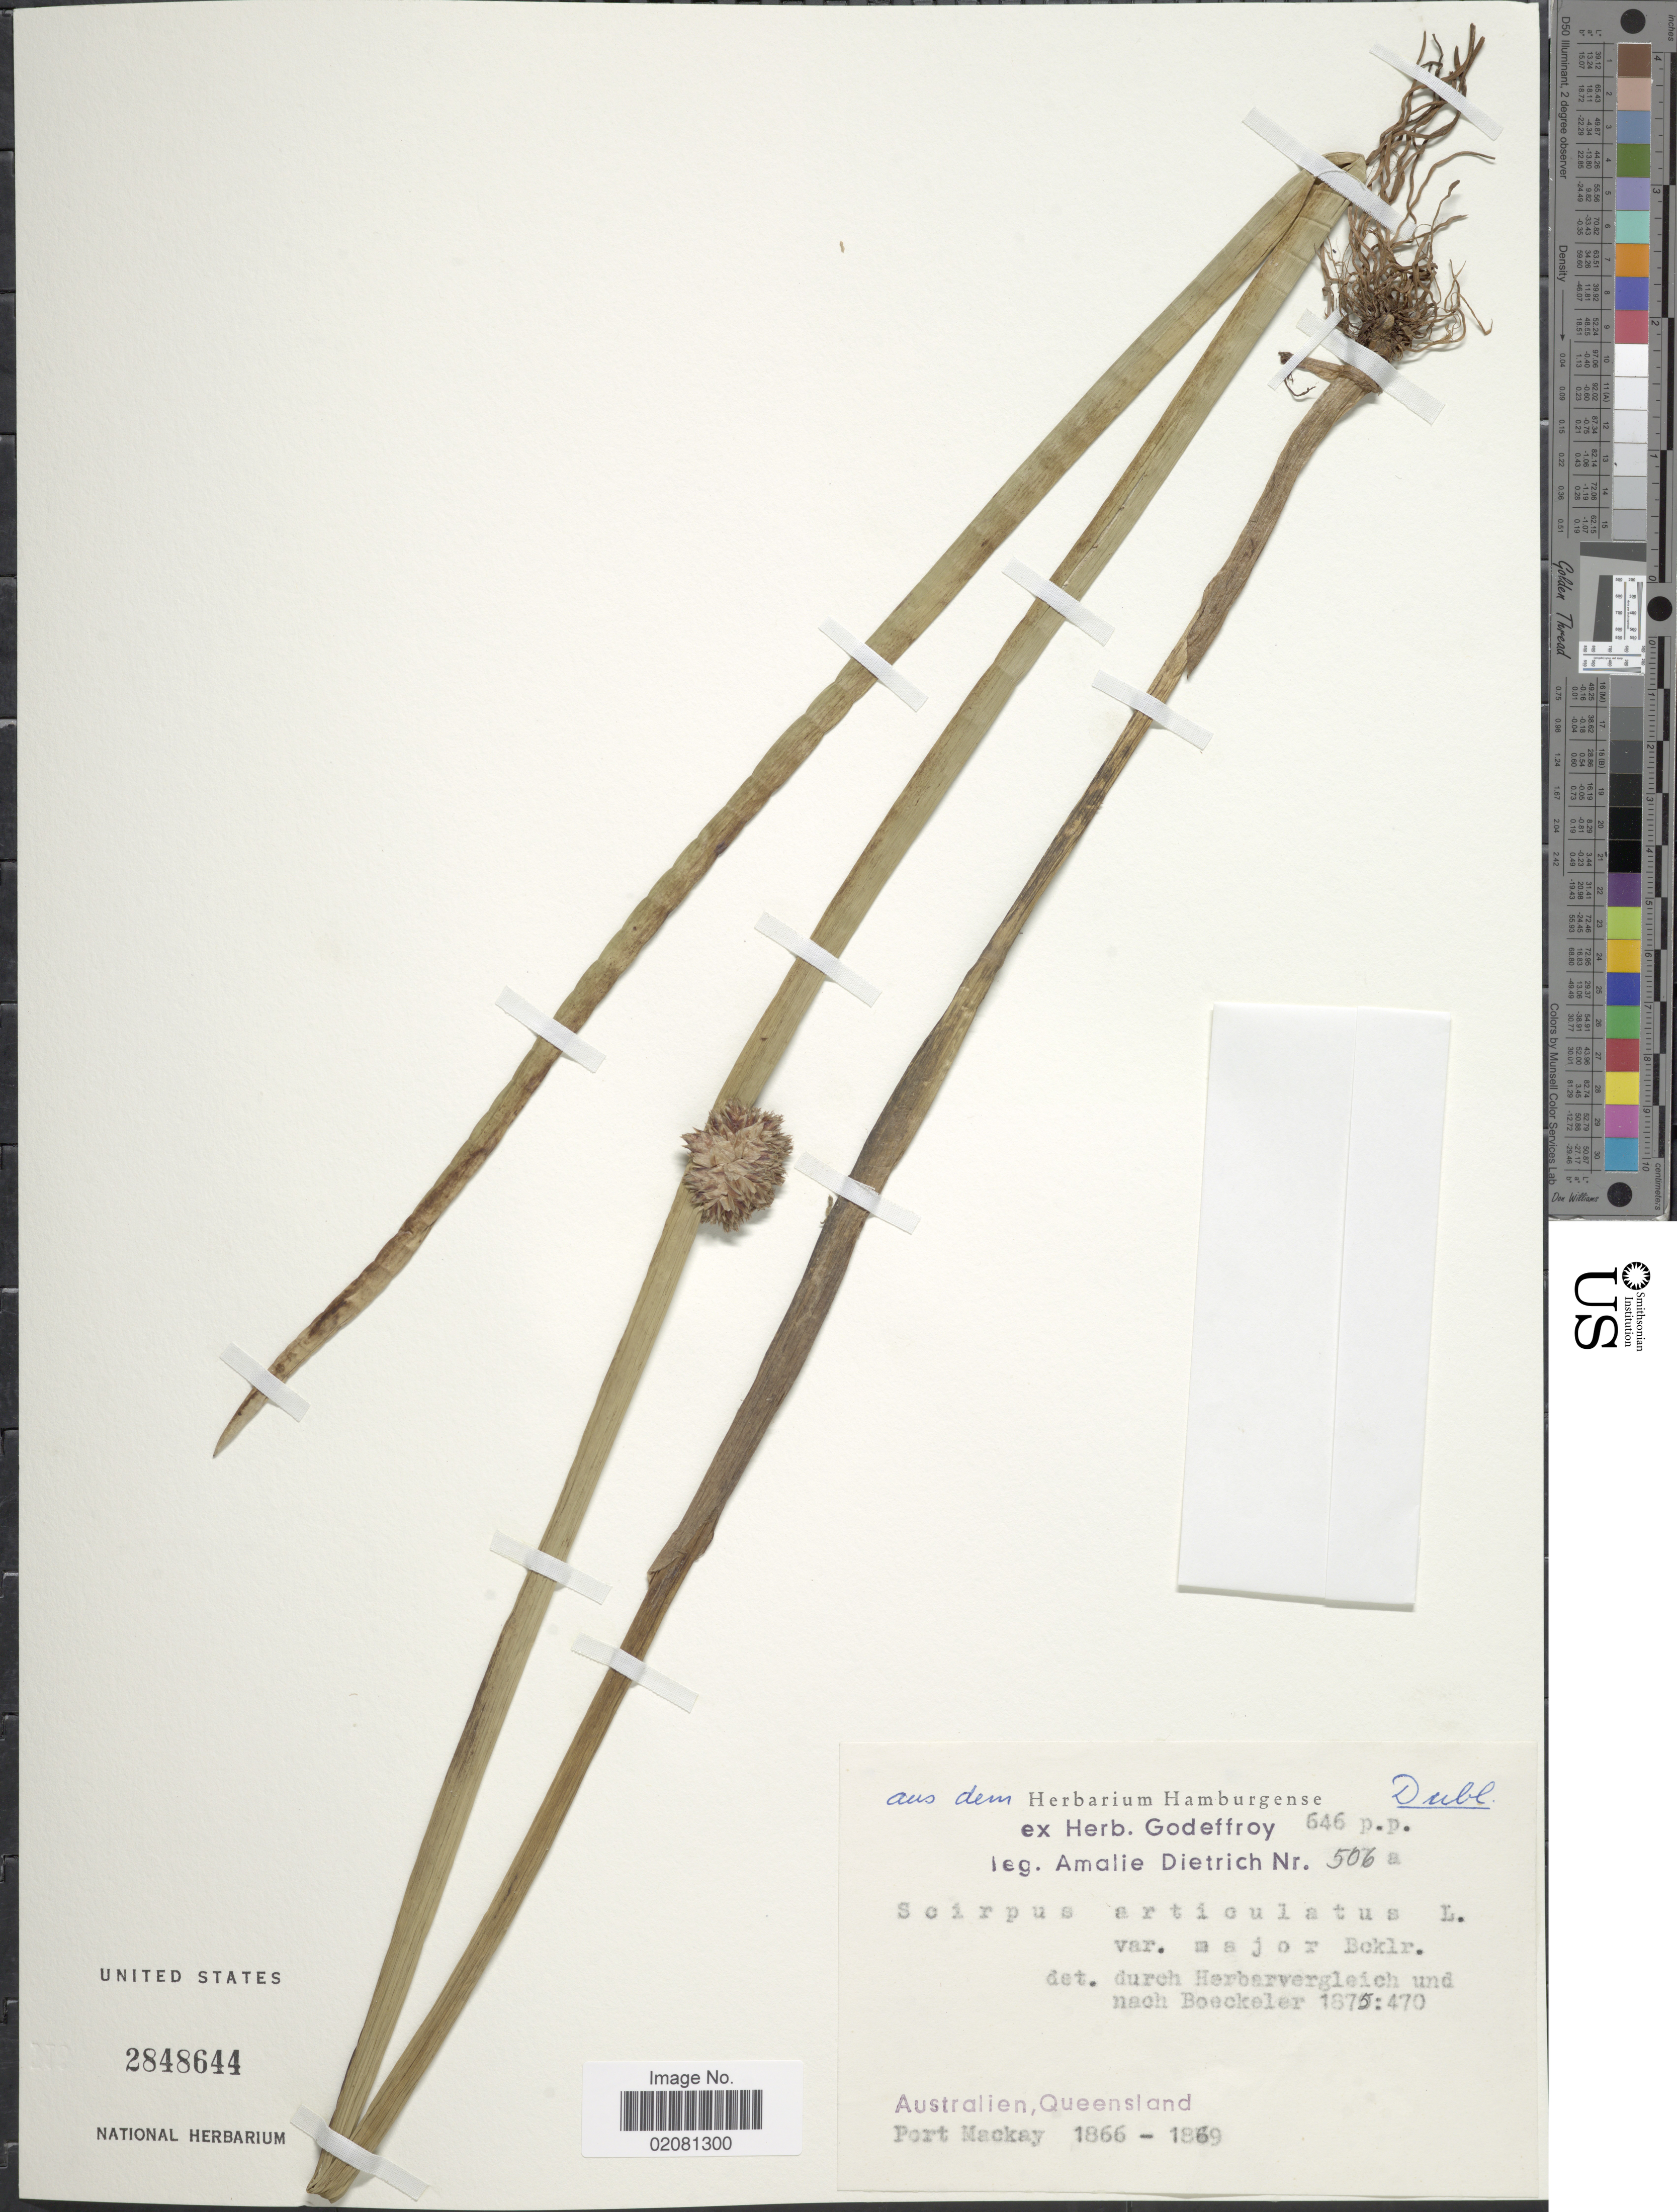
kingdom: Plantae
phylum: Tracheophyta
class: Liliopsida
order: Poales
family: Cyperaceae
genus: Schoenoplectus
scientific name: Schoenoplectus articulatus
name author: (L.) Palla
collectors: A. Dietrich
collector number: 506a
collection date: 1866/1869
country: Australia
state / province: Queensland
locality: Australien, Port Mackay.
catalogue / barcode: US 2848644